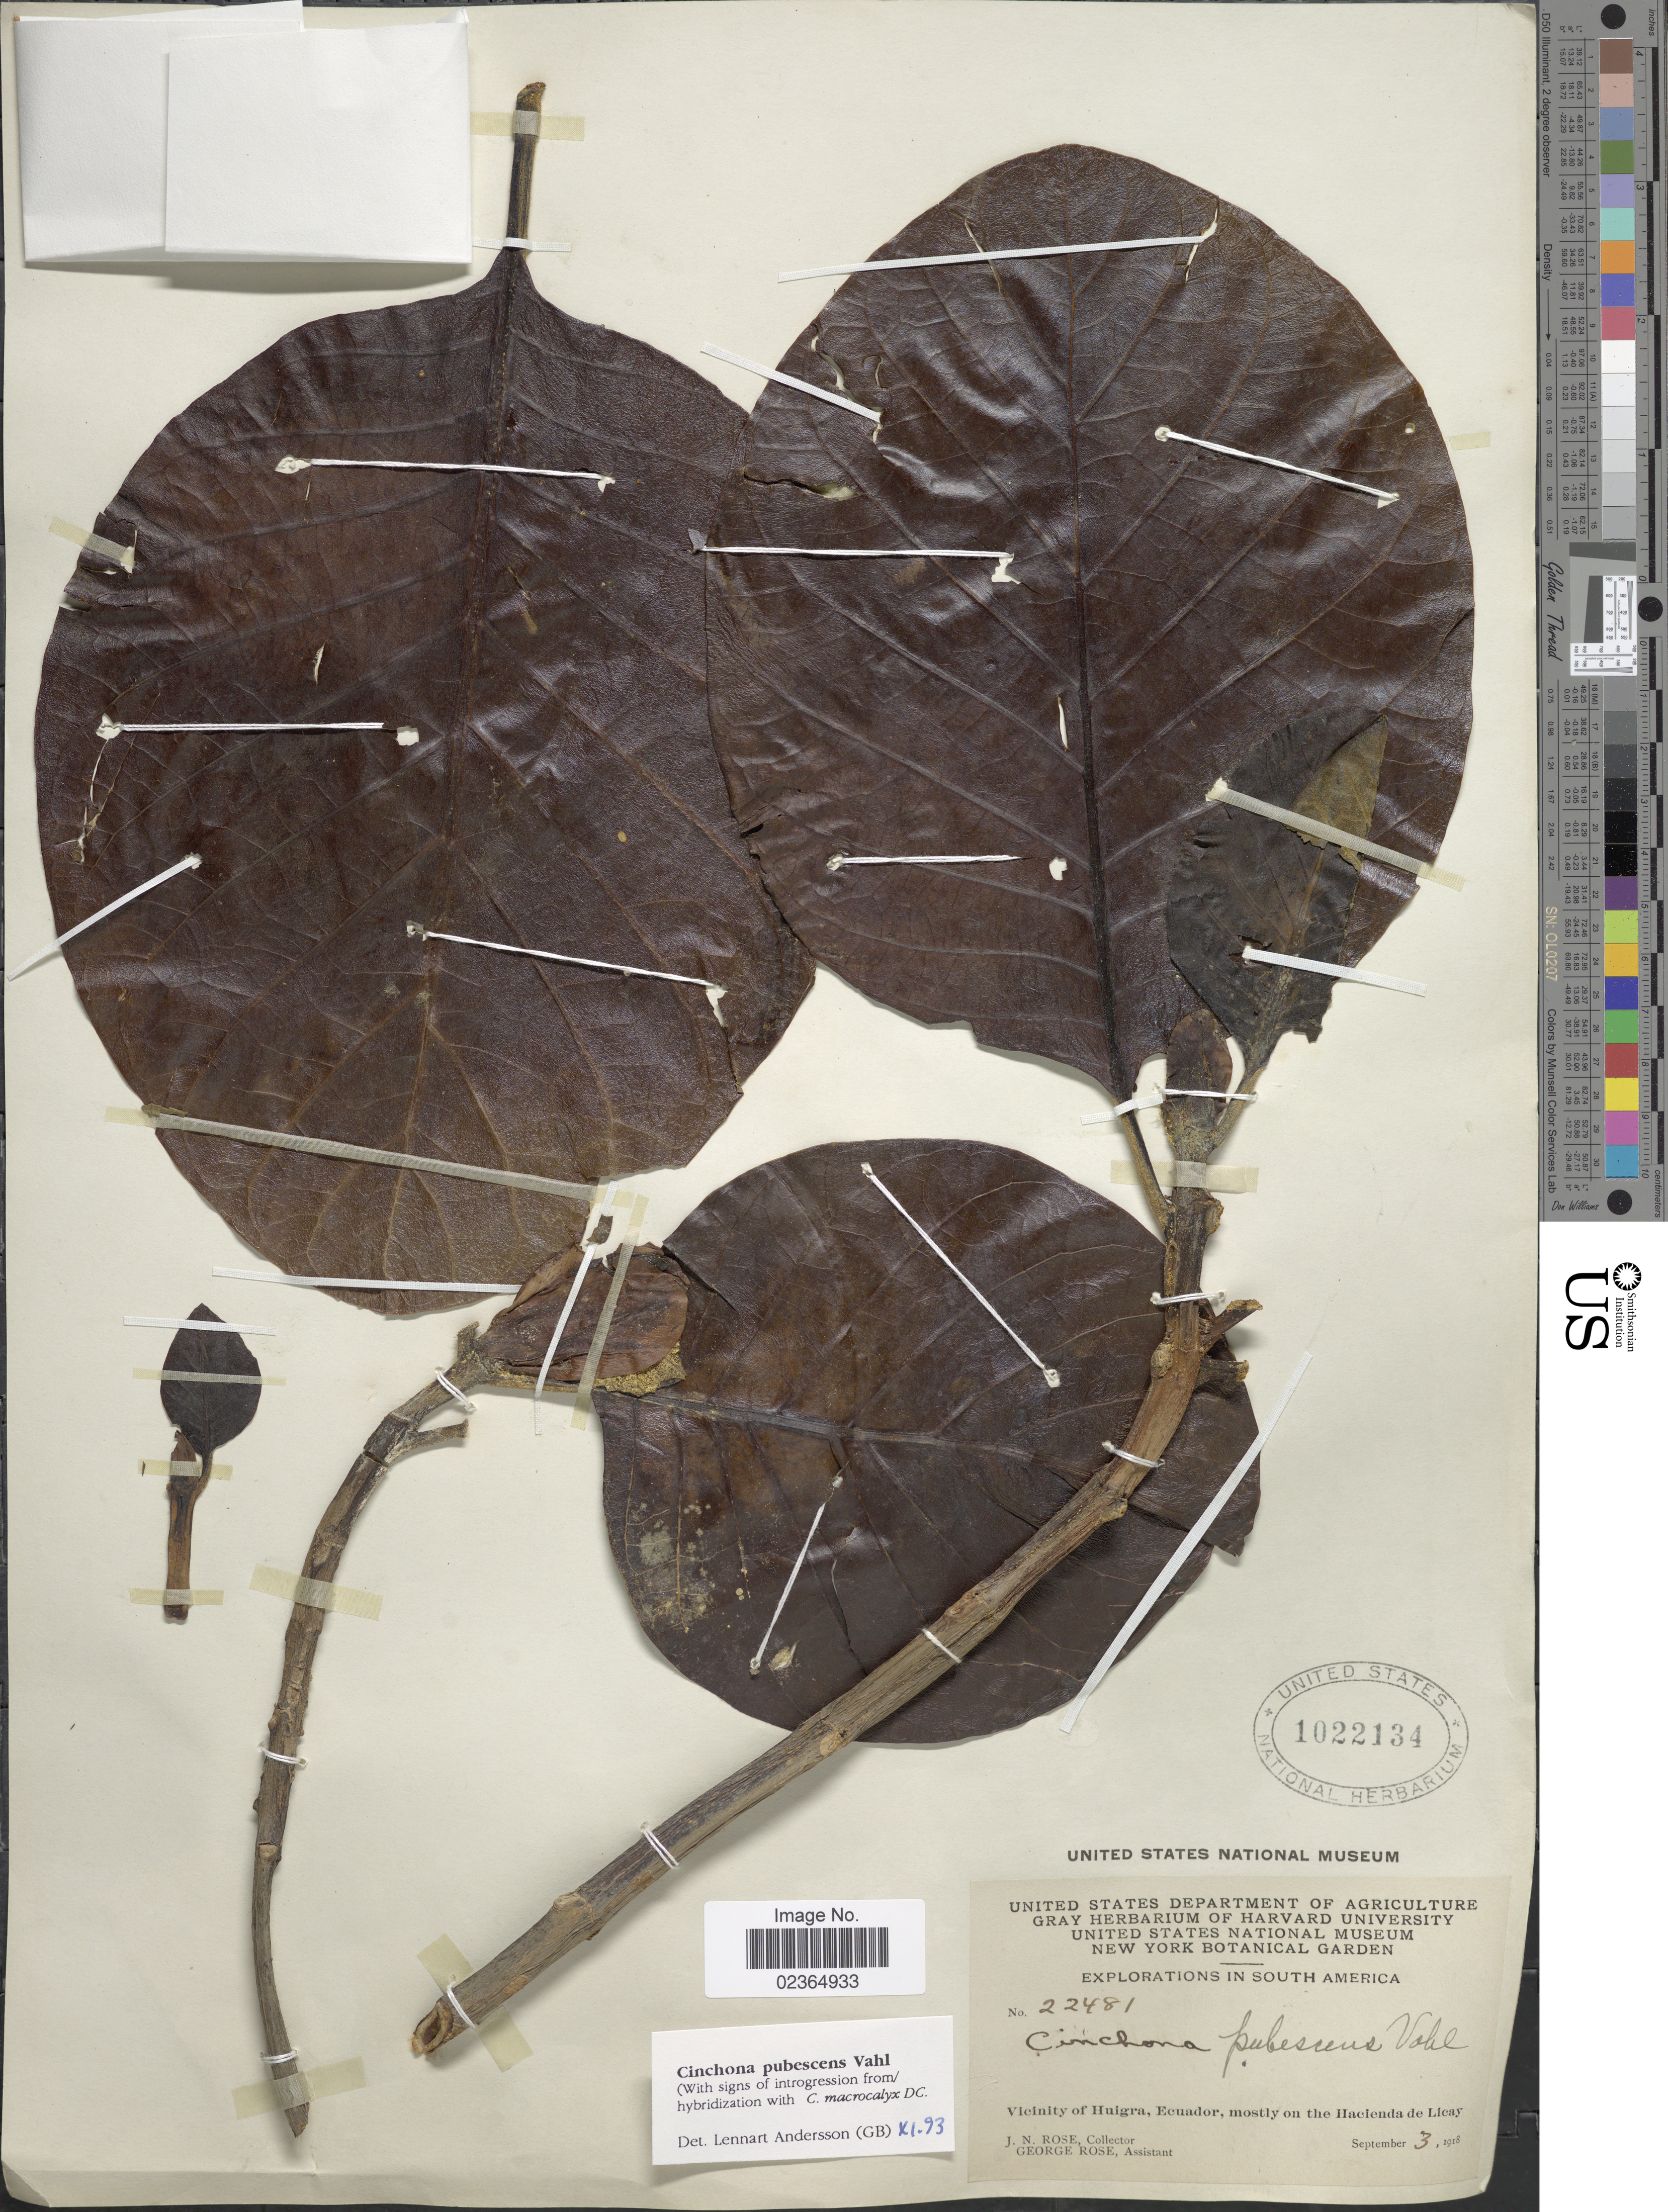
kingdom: Plantae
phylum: Tracheophyta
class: Magnoliopsida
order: Gentianales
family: Rubiaceae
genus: Cinchona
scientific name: Cinchona pubescens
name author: Vahl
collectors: J. N. Rose & G. Rose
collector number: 22481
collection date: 1918-09-03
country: Ecuador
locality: Vicinity of Huigra, mostly on the Hacienda de Licay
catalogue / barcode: US 1022134